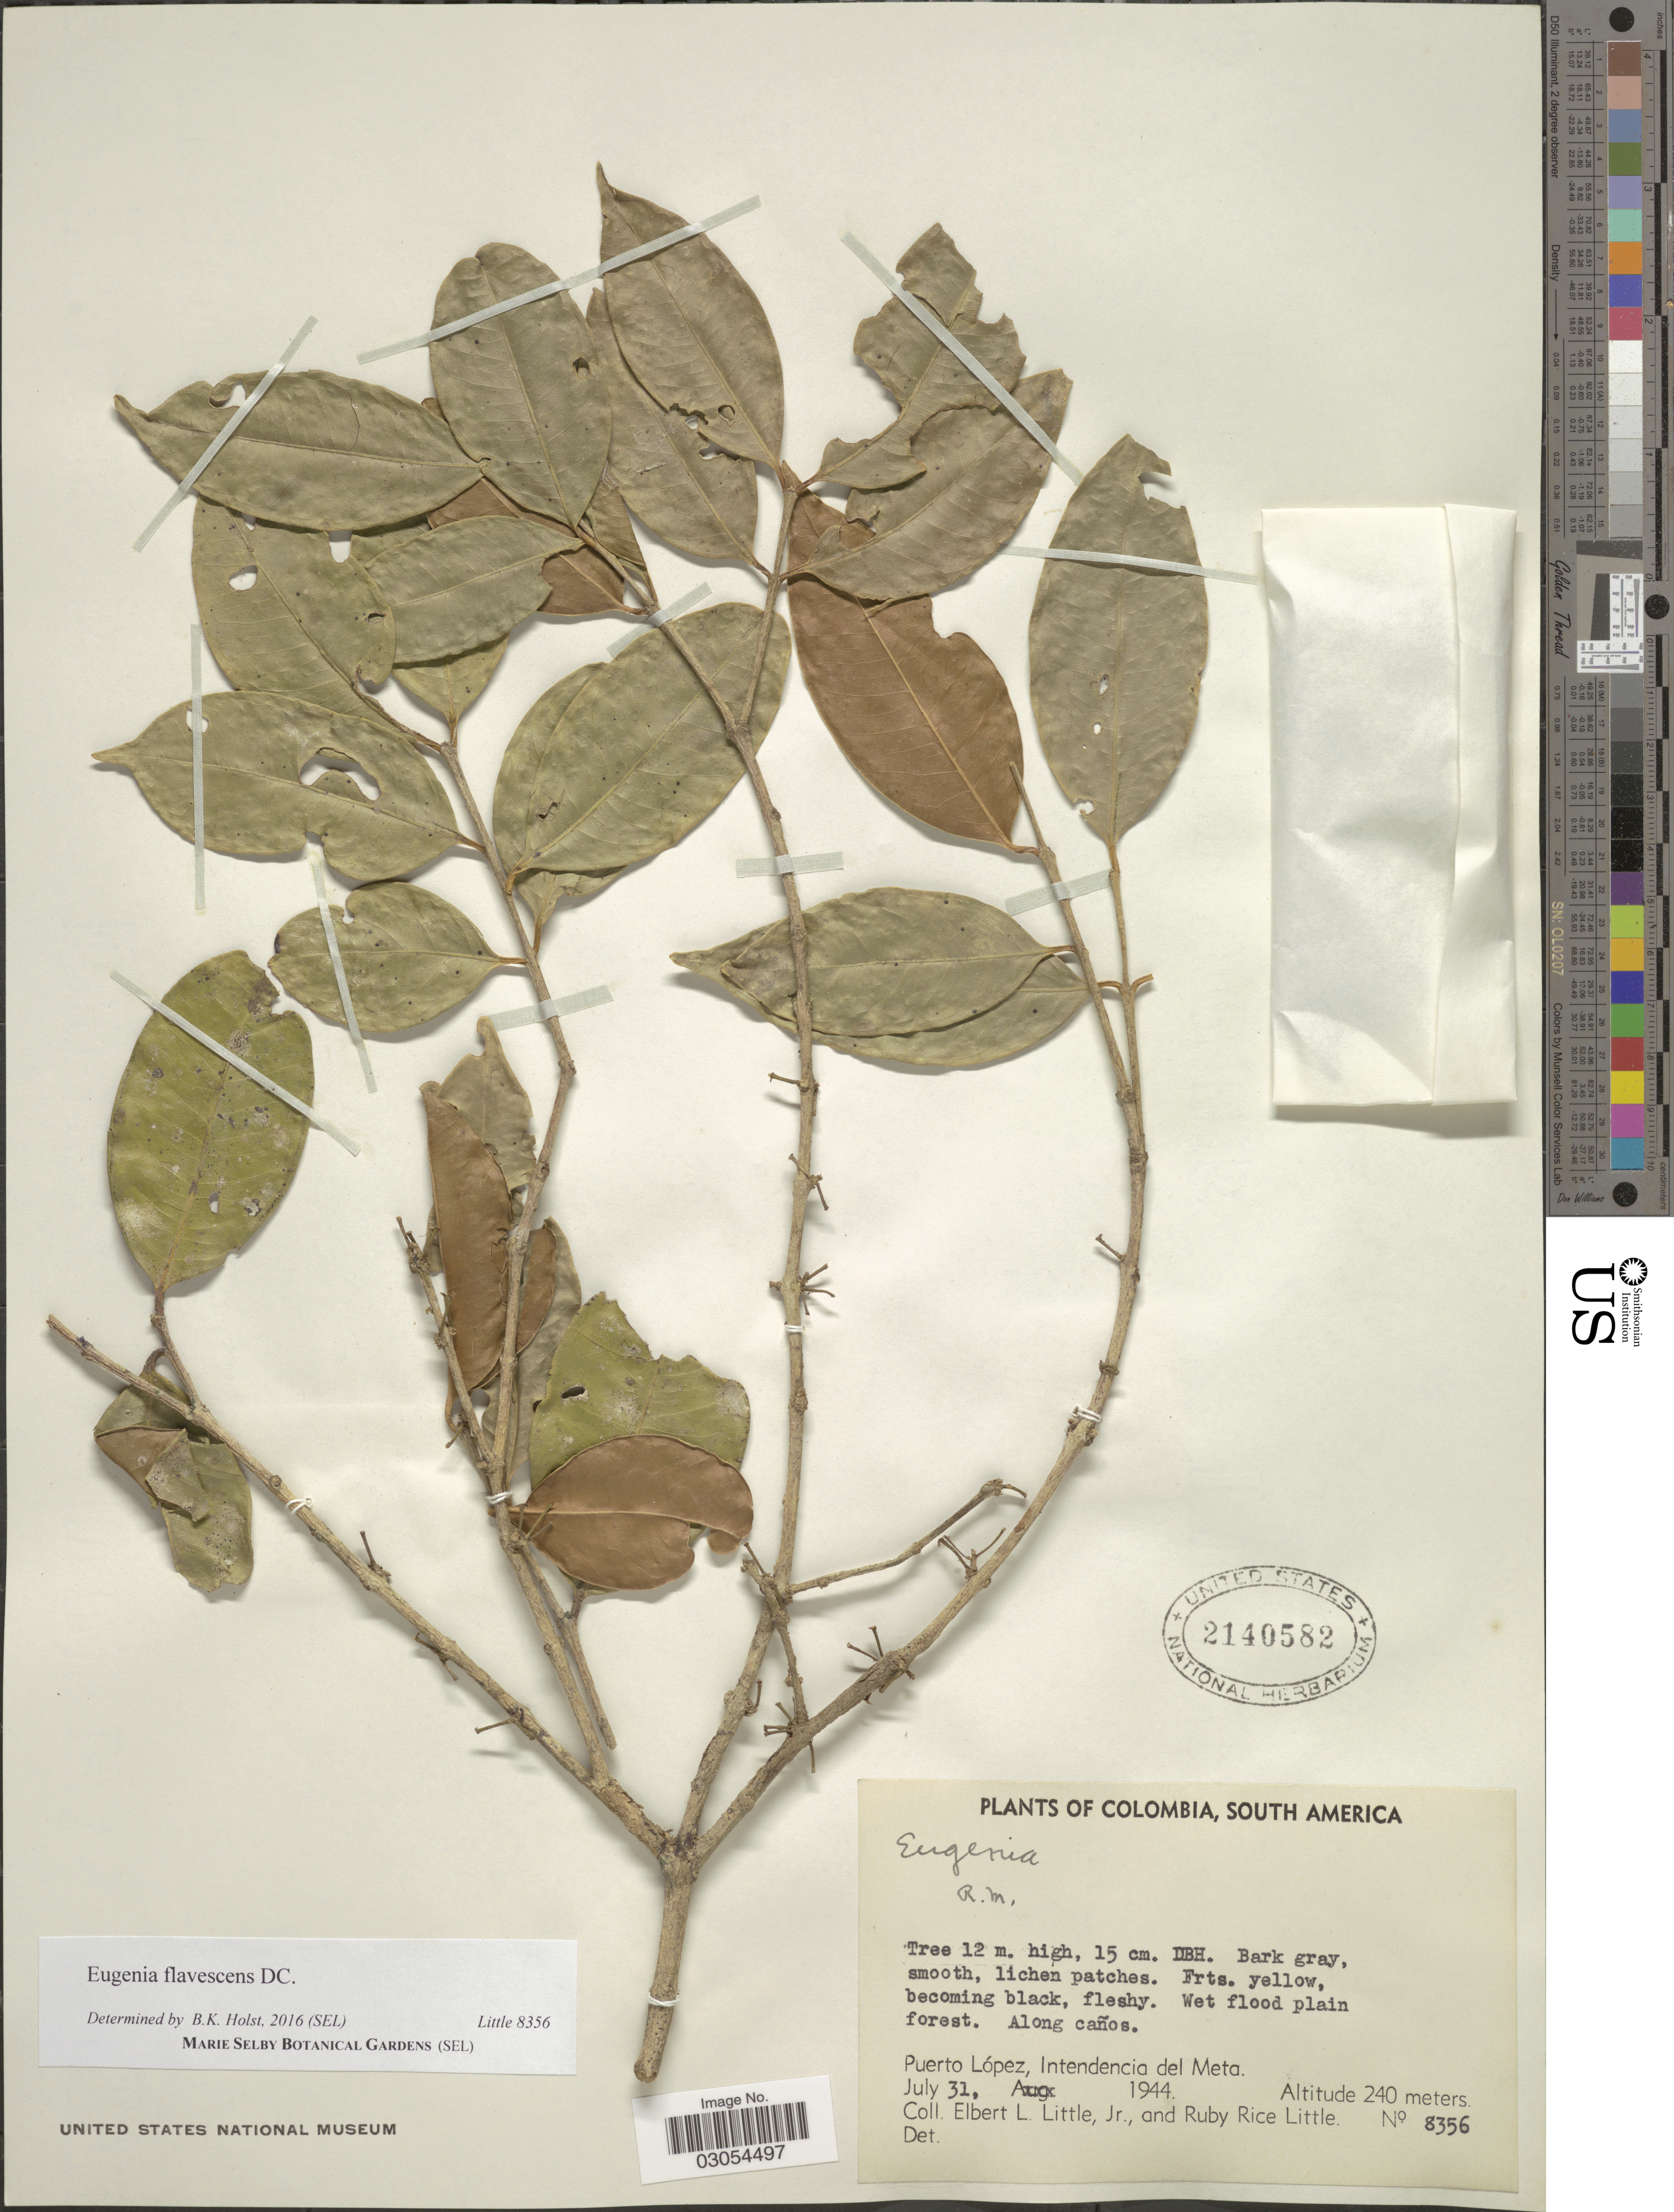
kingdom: Plantae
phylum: Tracheophyta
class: Magnoliopsida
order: Myrtales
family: Myrtaceae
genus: Eugenia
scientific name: Eugenia flavescens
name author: DC.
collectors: E. L. Little & R. R. Little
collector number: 8356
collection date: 1944-07-31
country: Colombia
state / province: Meta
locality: Along caños. Puerto López, Intendencia del Meta.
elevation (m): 240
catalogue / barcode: US 2140582